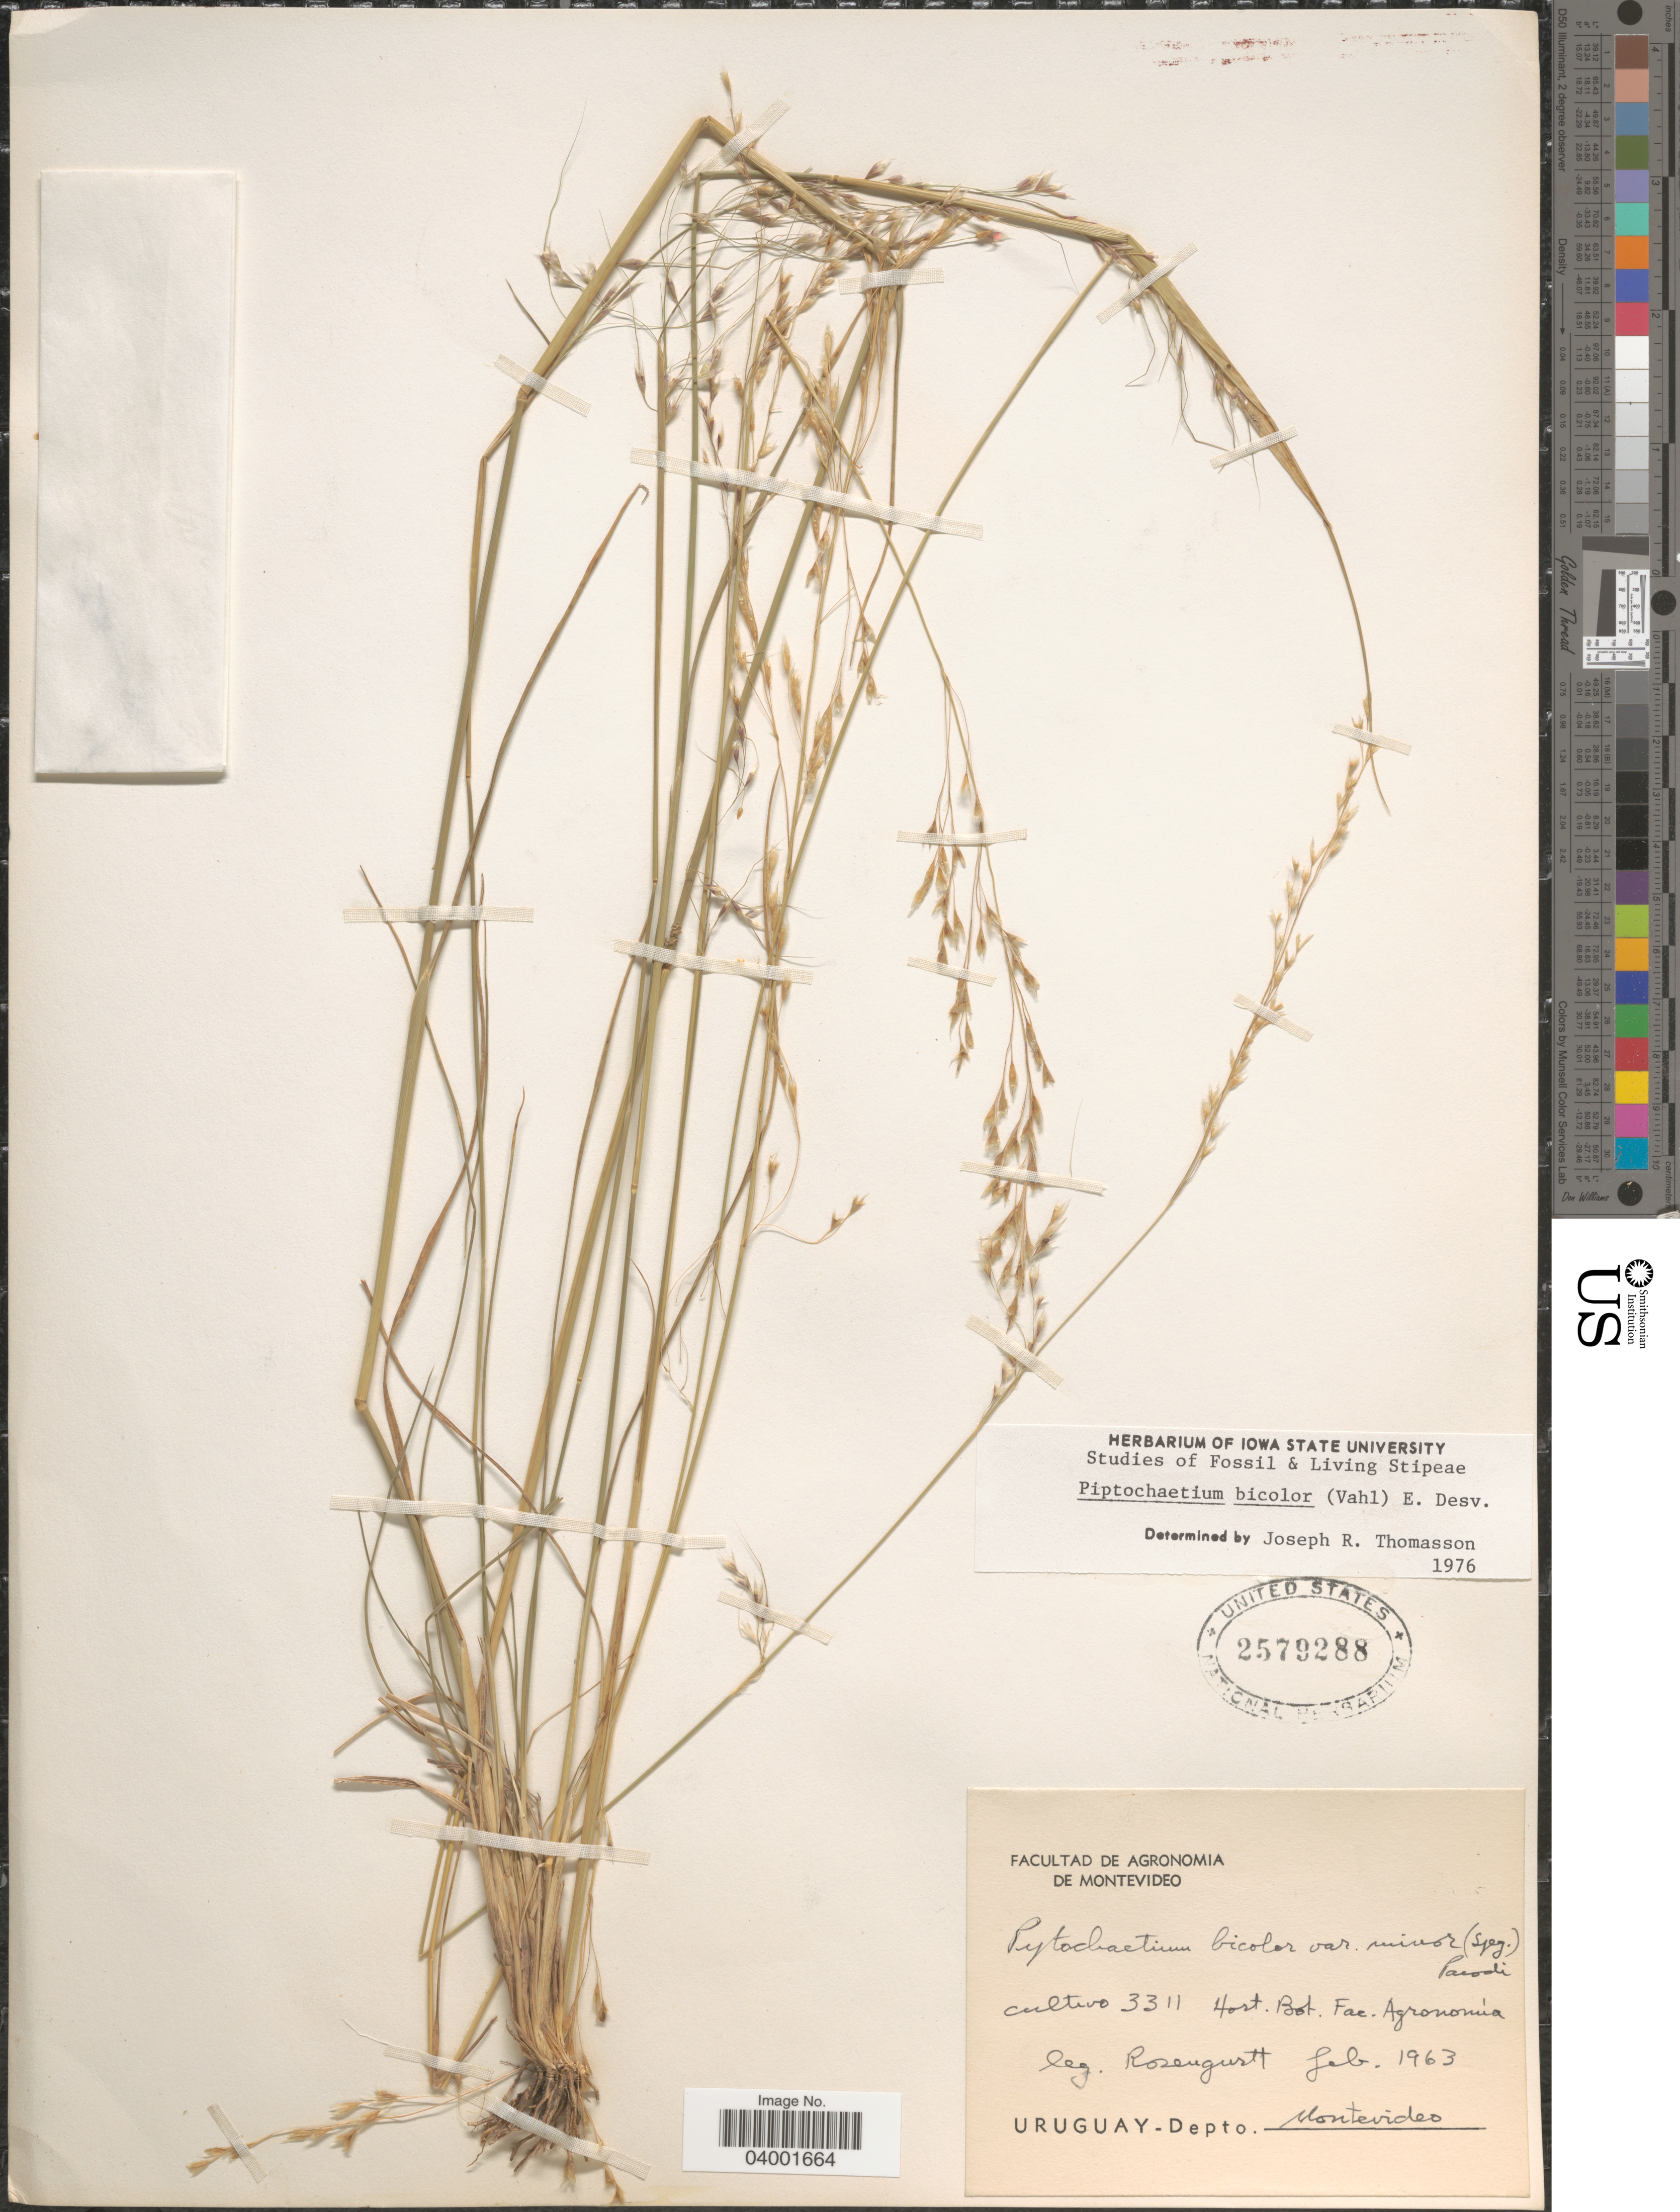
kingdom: Plantae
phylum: Tracheophyta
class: Liliopsida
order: Poales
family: Poaceae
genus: Piptochaetium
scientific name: Piptochaetium bicolor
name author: (Vahl) É. Desv.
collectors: Rosengurtt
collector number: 3311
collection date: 1963-02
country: Uruguay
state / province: Montevideo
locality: Hort. Bot. Fac. Agronomía. Depto. Montevideo.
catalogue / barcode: US 2579288